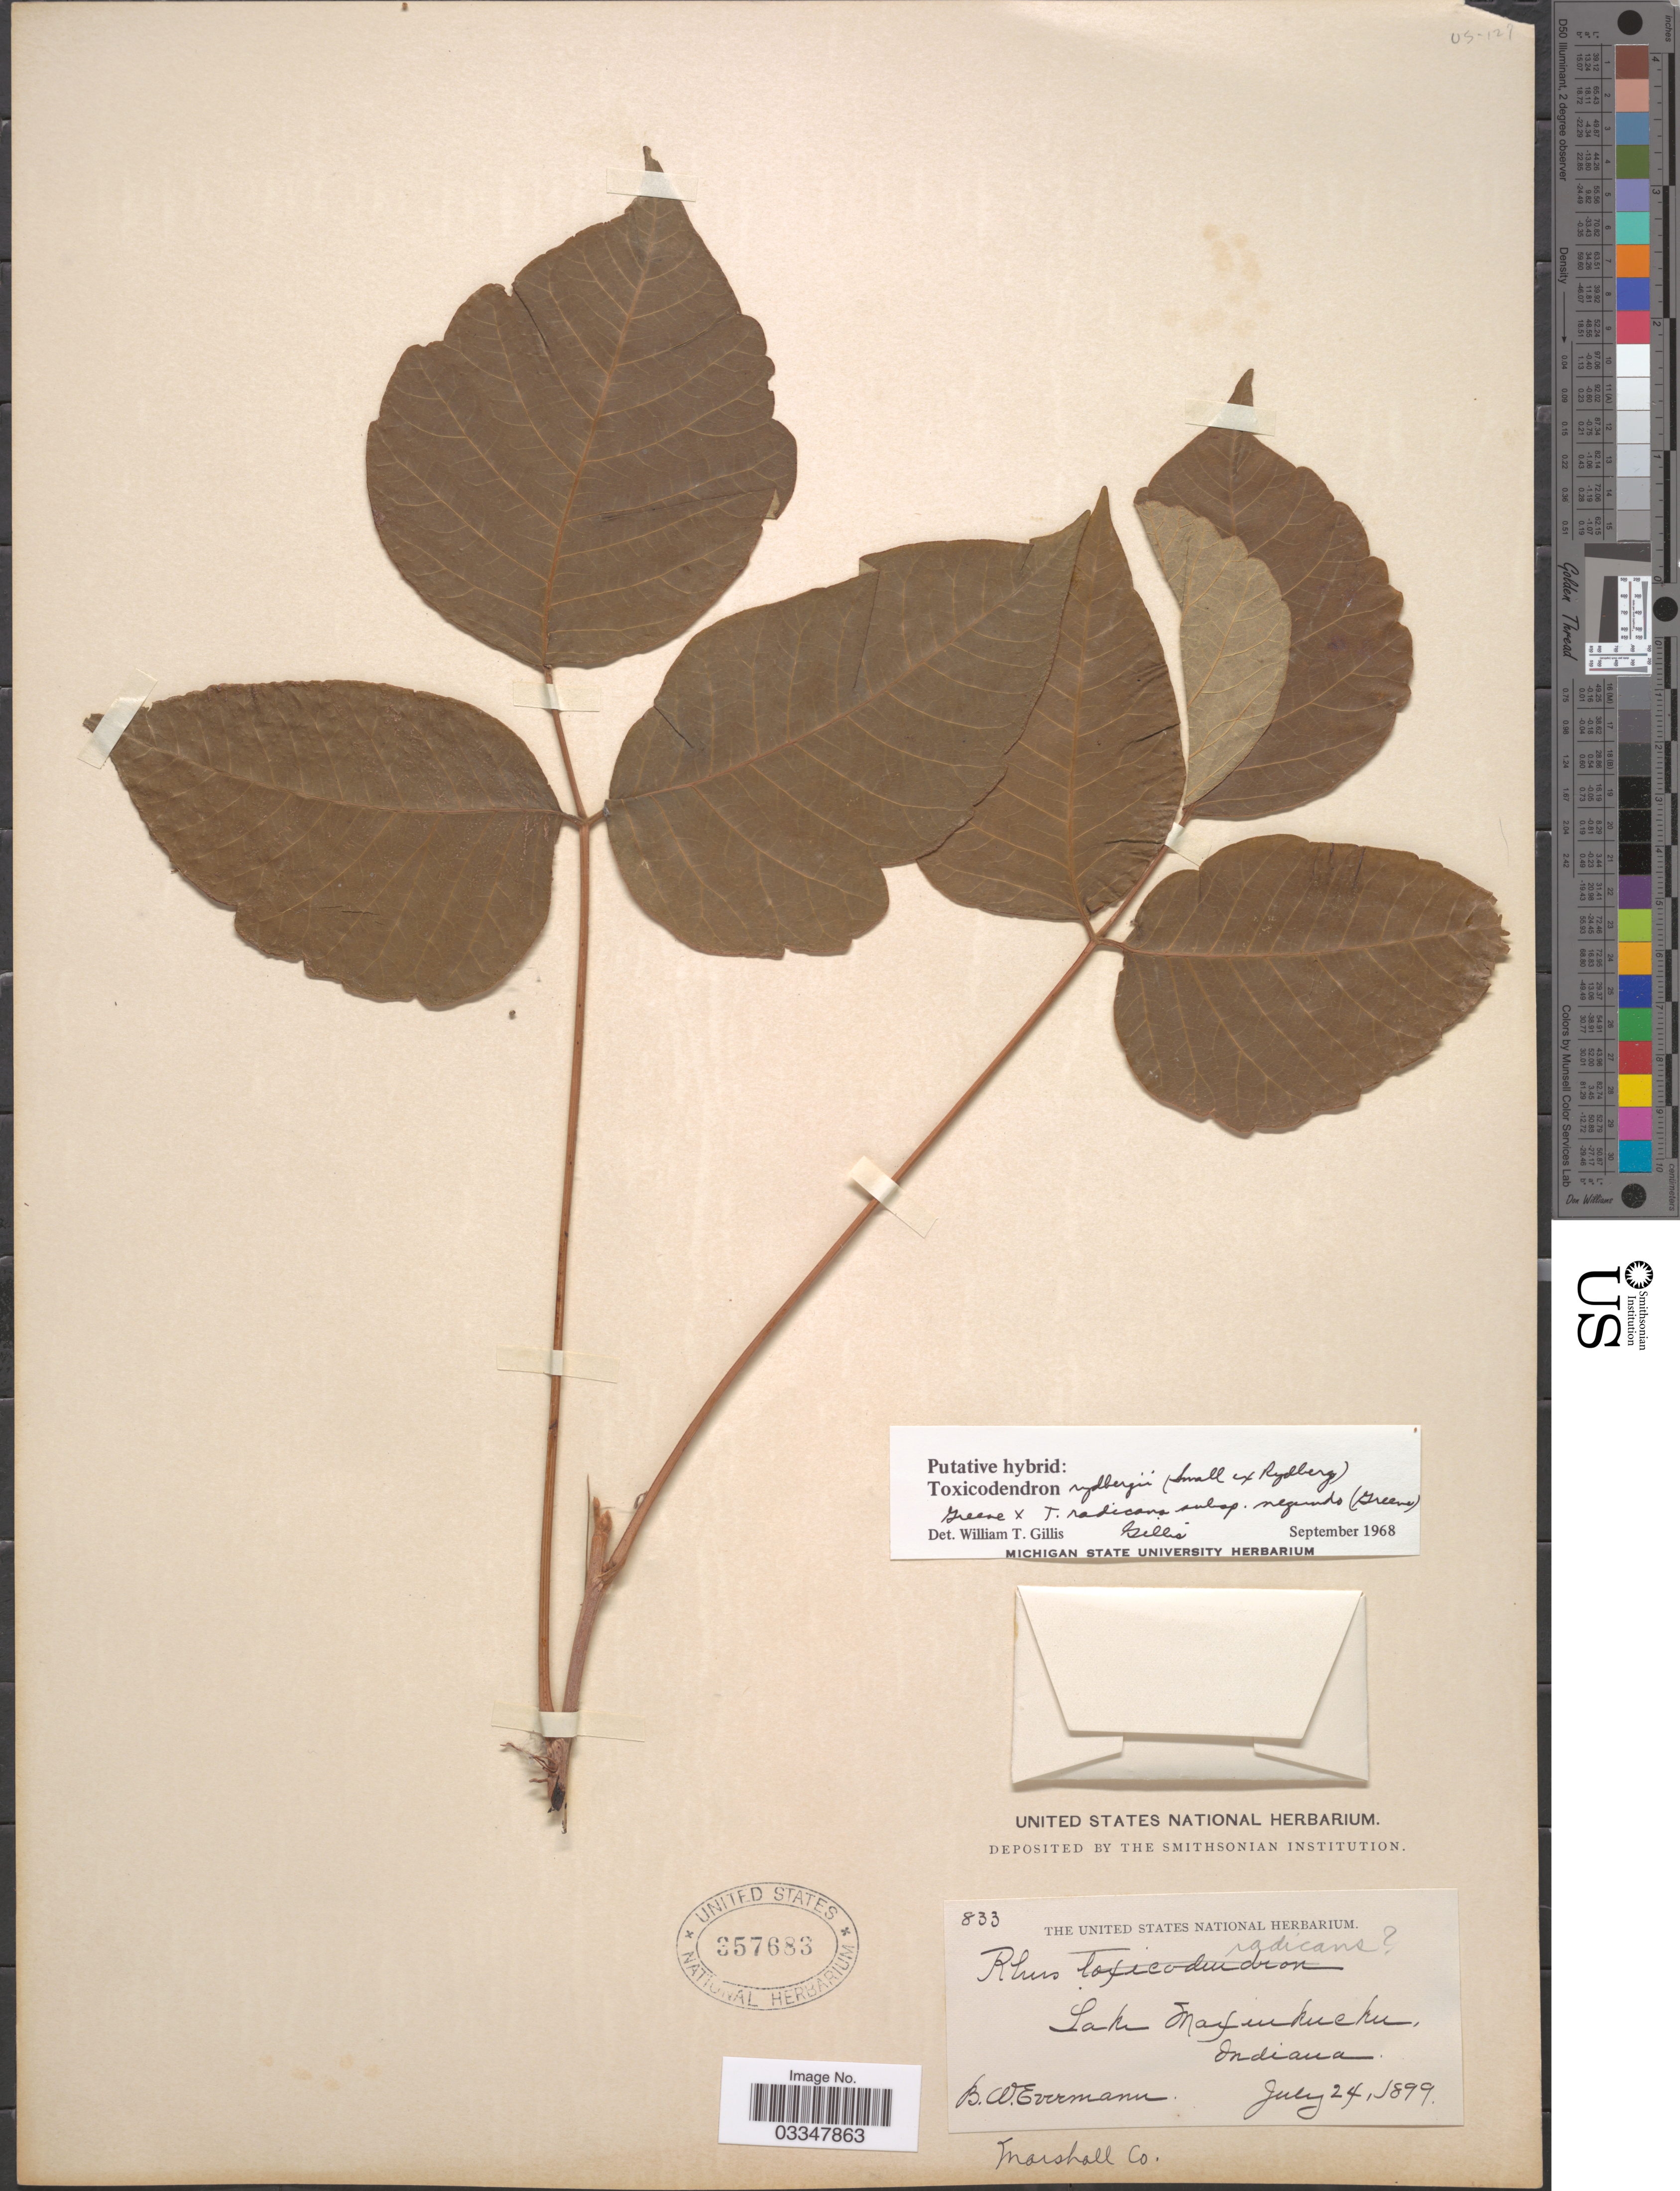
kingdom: Plantae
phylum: Tracheophyta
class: Magnoliopsida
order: Sapindales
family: Anacardiaceae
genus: Toxicodendron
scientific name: Toxicodendron radicans subsp. negundo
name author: (Greene) Gillis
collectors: B. W. Evermann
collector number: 833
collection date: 1899-07-24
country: United States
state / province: Indiana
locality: Lake Maxinkuckee. Marshall Co.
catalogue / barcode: US 357683